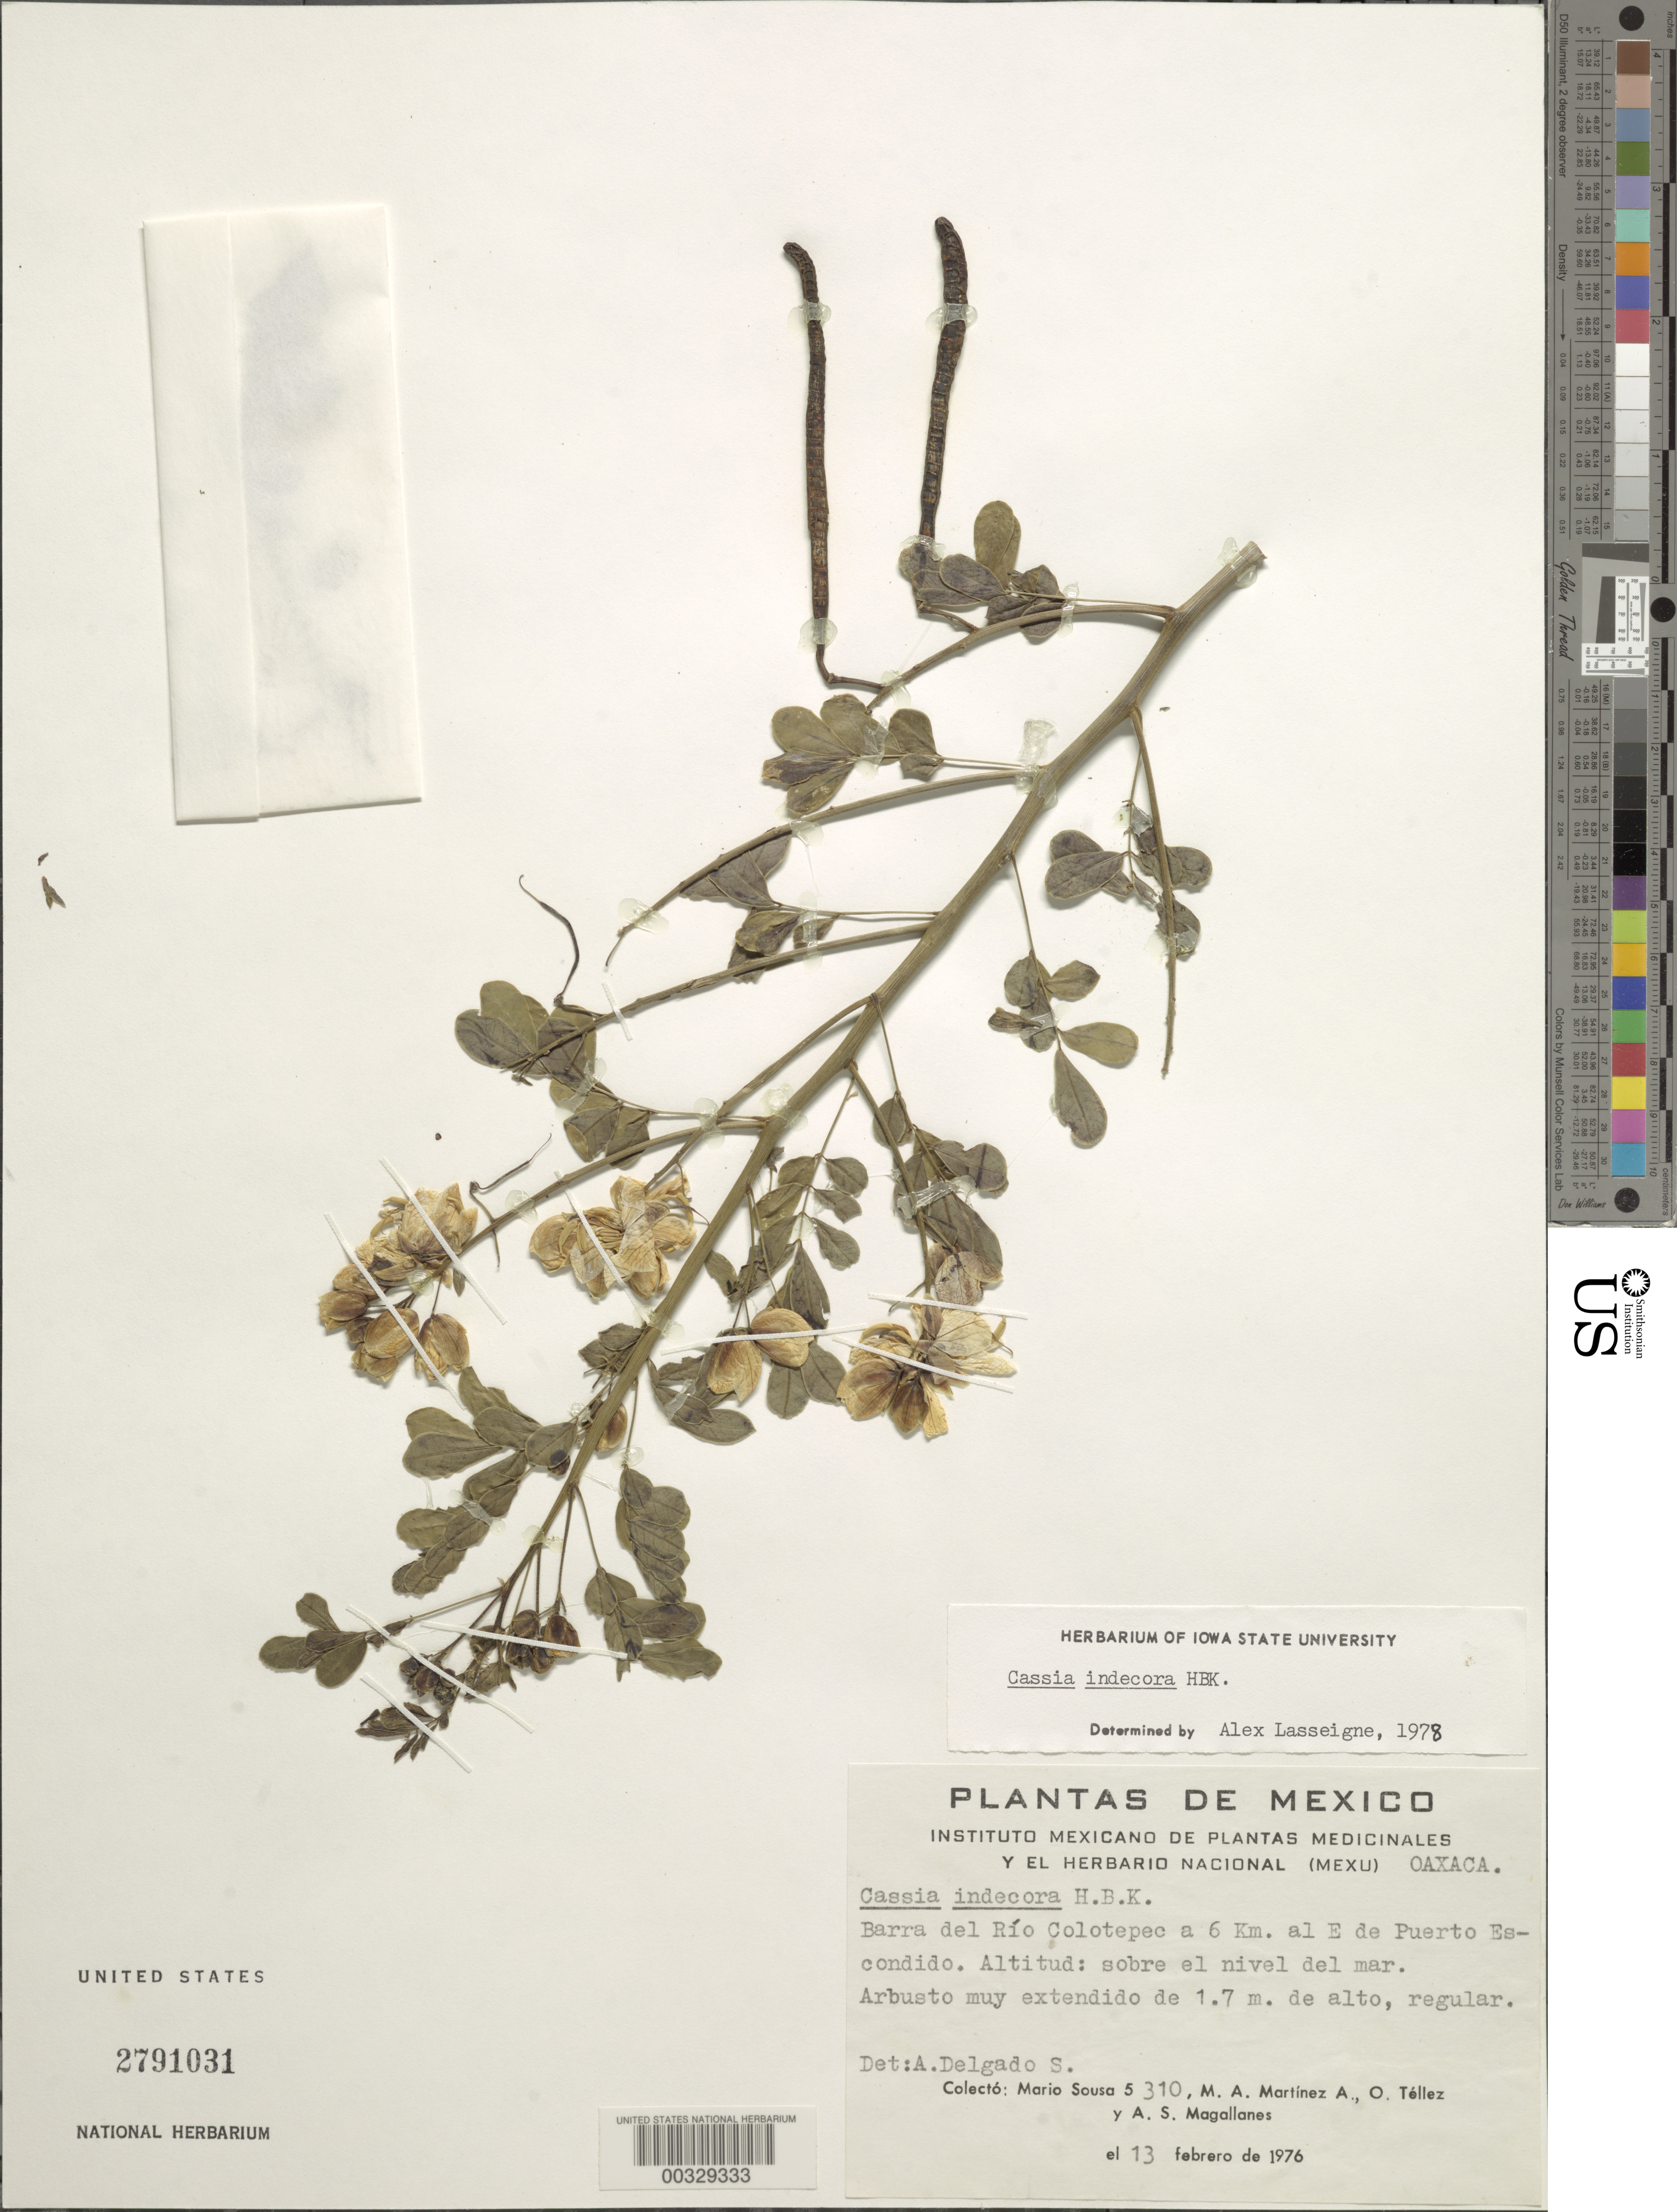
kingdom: Plantae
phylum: Tracheophyta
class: Magnoliopsida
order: Fabales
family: Fabaceae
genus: Senna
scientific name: Senna pendula var. advena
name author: (Vogel) H.S. Irwin & Barneby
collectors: M. Sousa S.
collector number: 5310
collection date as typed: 13 Feb 1976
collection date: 1976-02-13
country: Mexico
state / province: Oaxaca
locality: Barra del rio colotepec, 6 km E of puerto escondido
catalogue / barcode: US 2791031